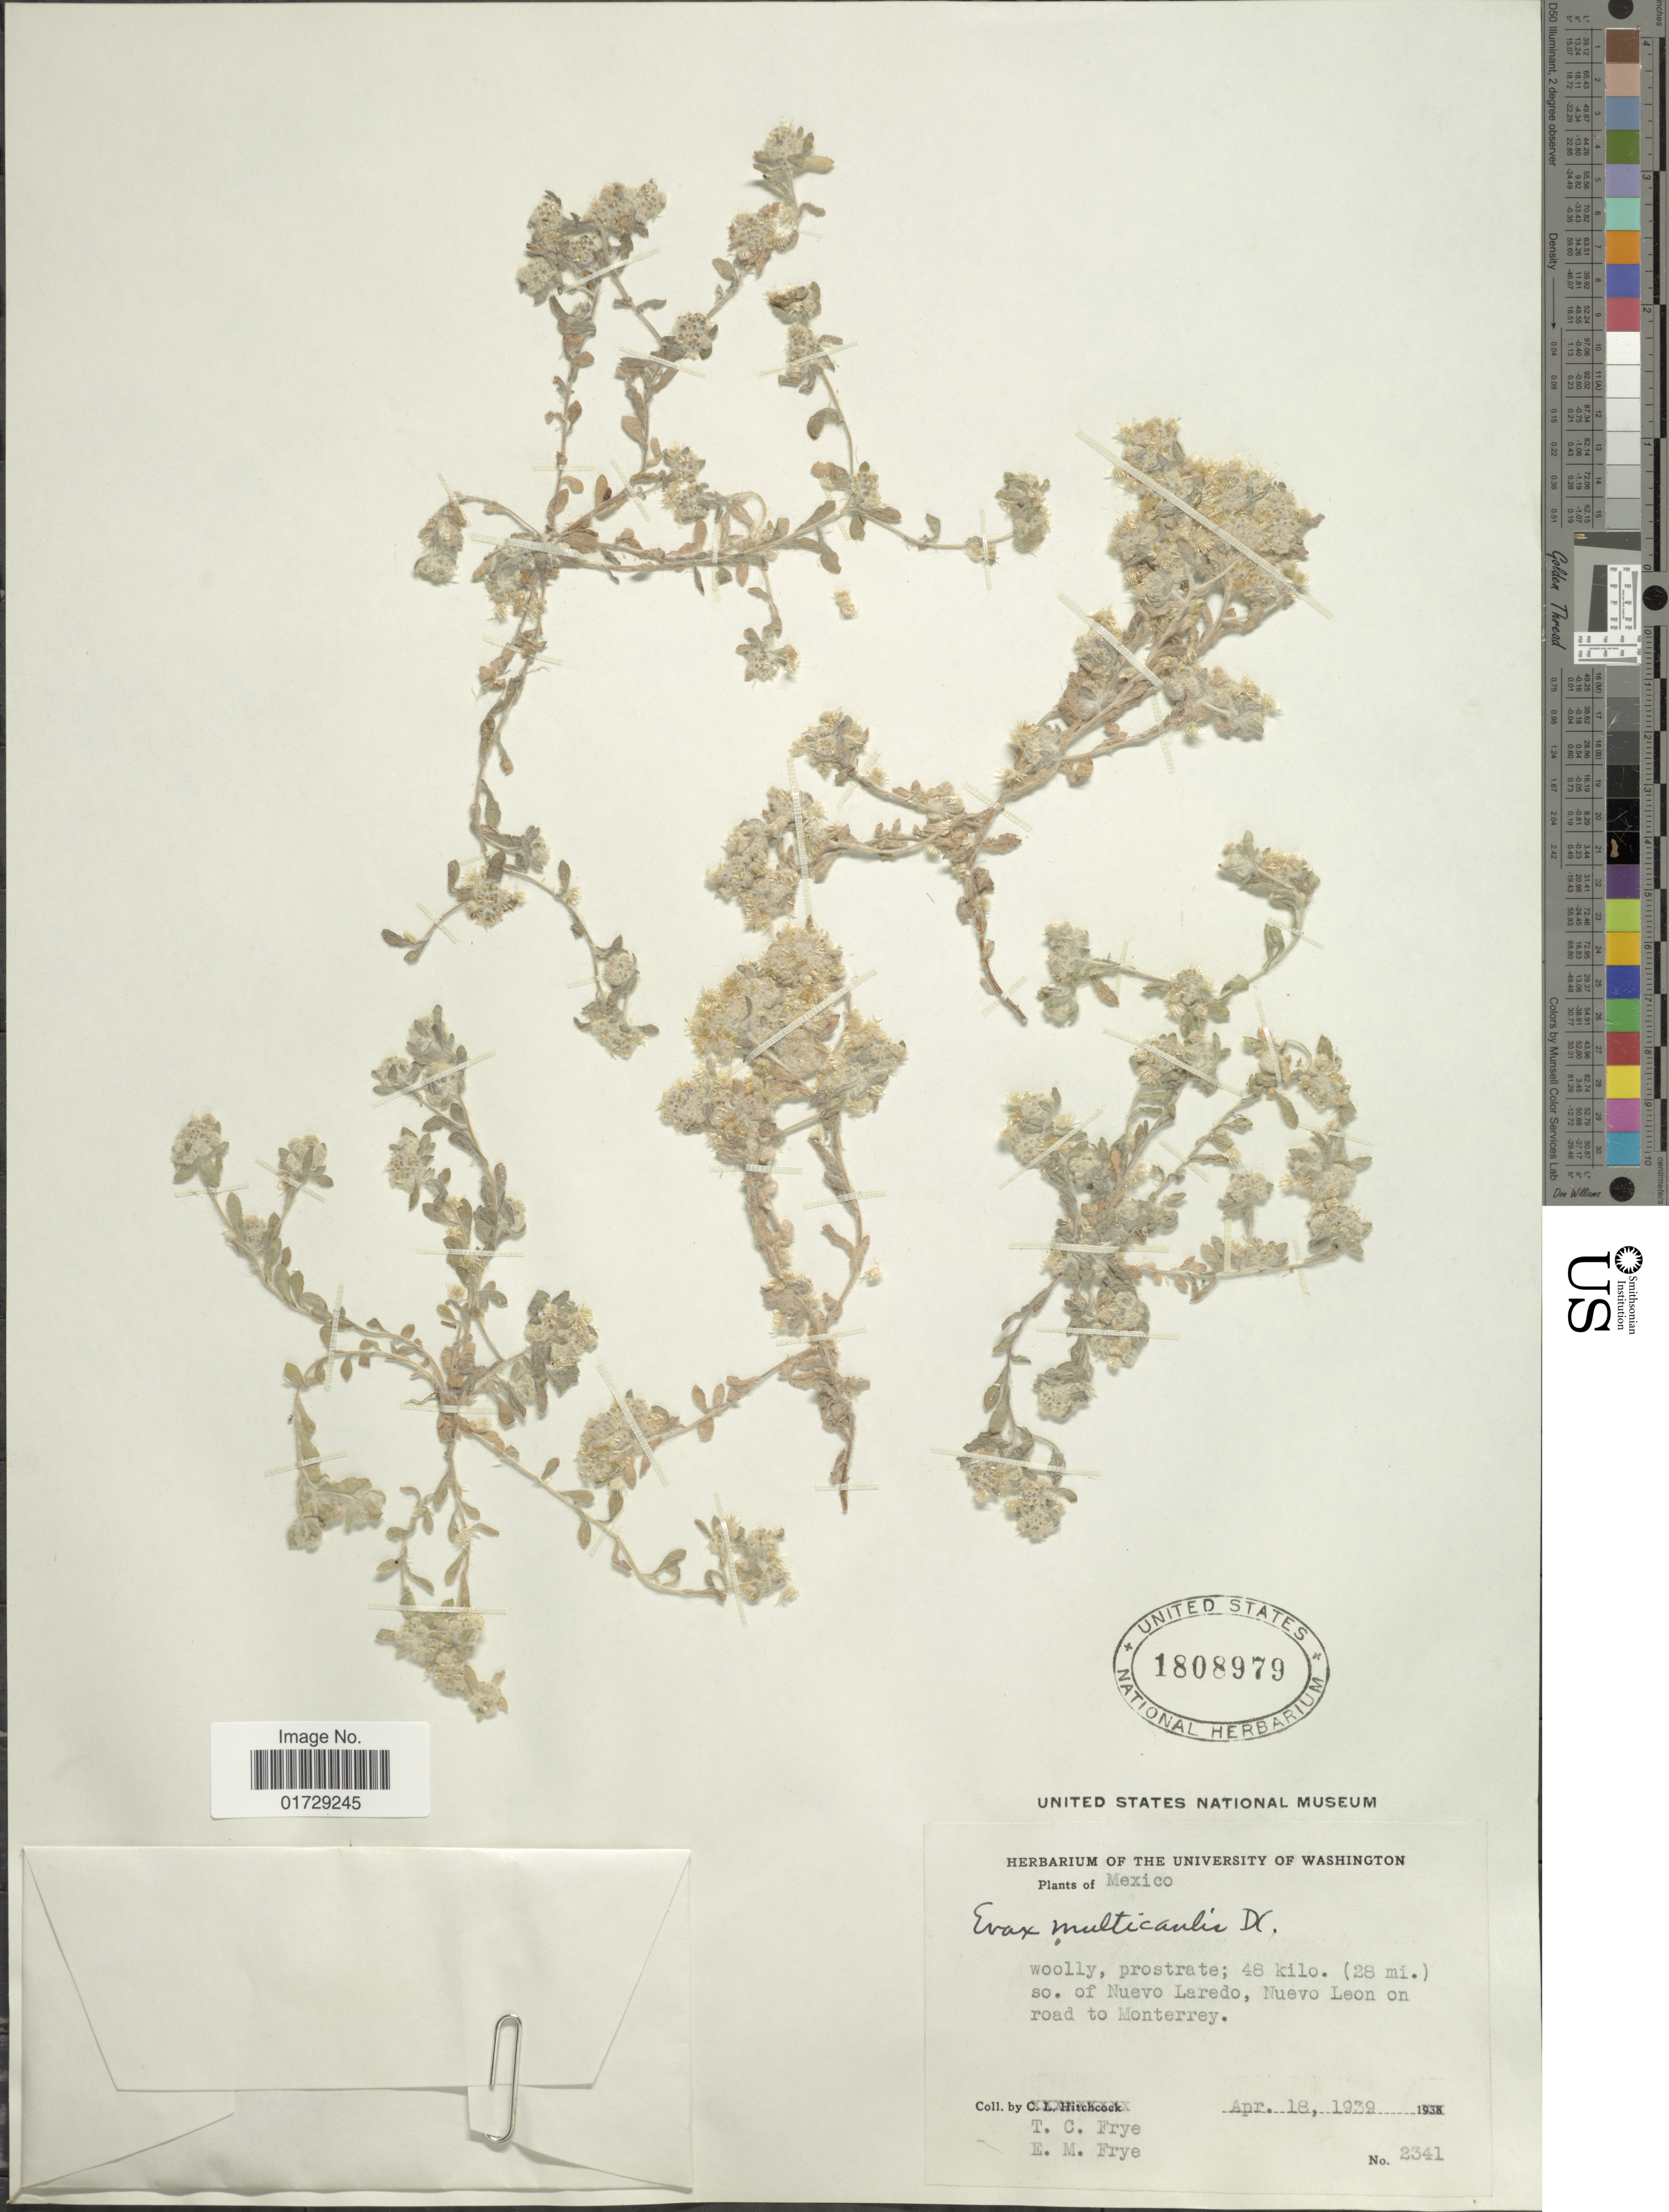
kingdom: Plantae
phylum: Tracheophyta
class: Magnoliopsida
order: Asterales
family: Asteraceae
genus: Evax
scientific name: Evax multicaulis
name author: DC.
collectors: T. C. Frye & E. Frye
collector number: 2341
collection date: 1939-04-18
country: Mexico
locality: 48 kilo. (28 mi) so. of Nuevo Laredo, Nuevo Leon on road to Monterrey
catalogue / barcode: US 1808979